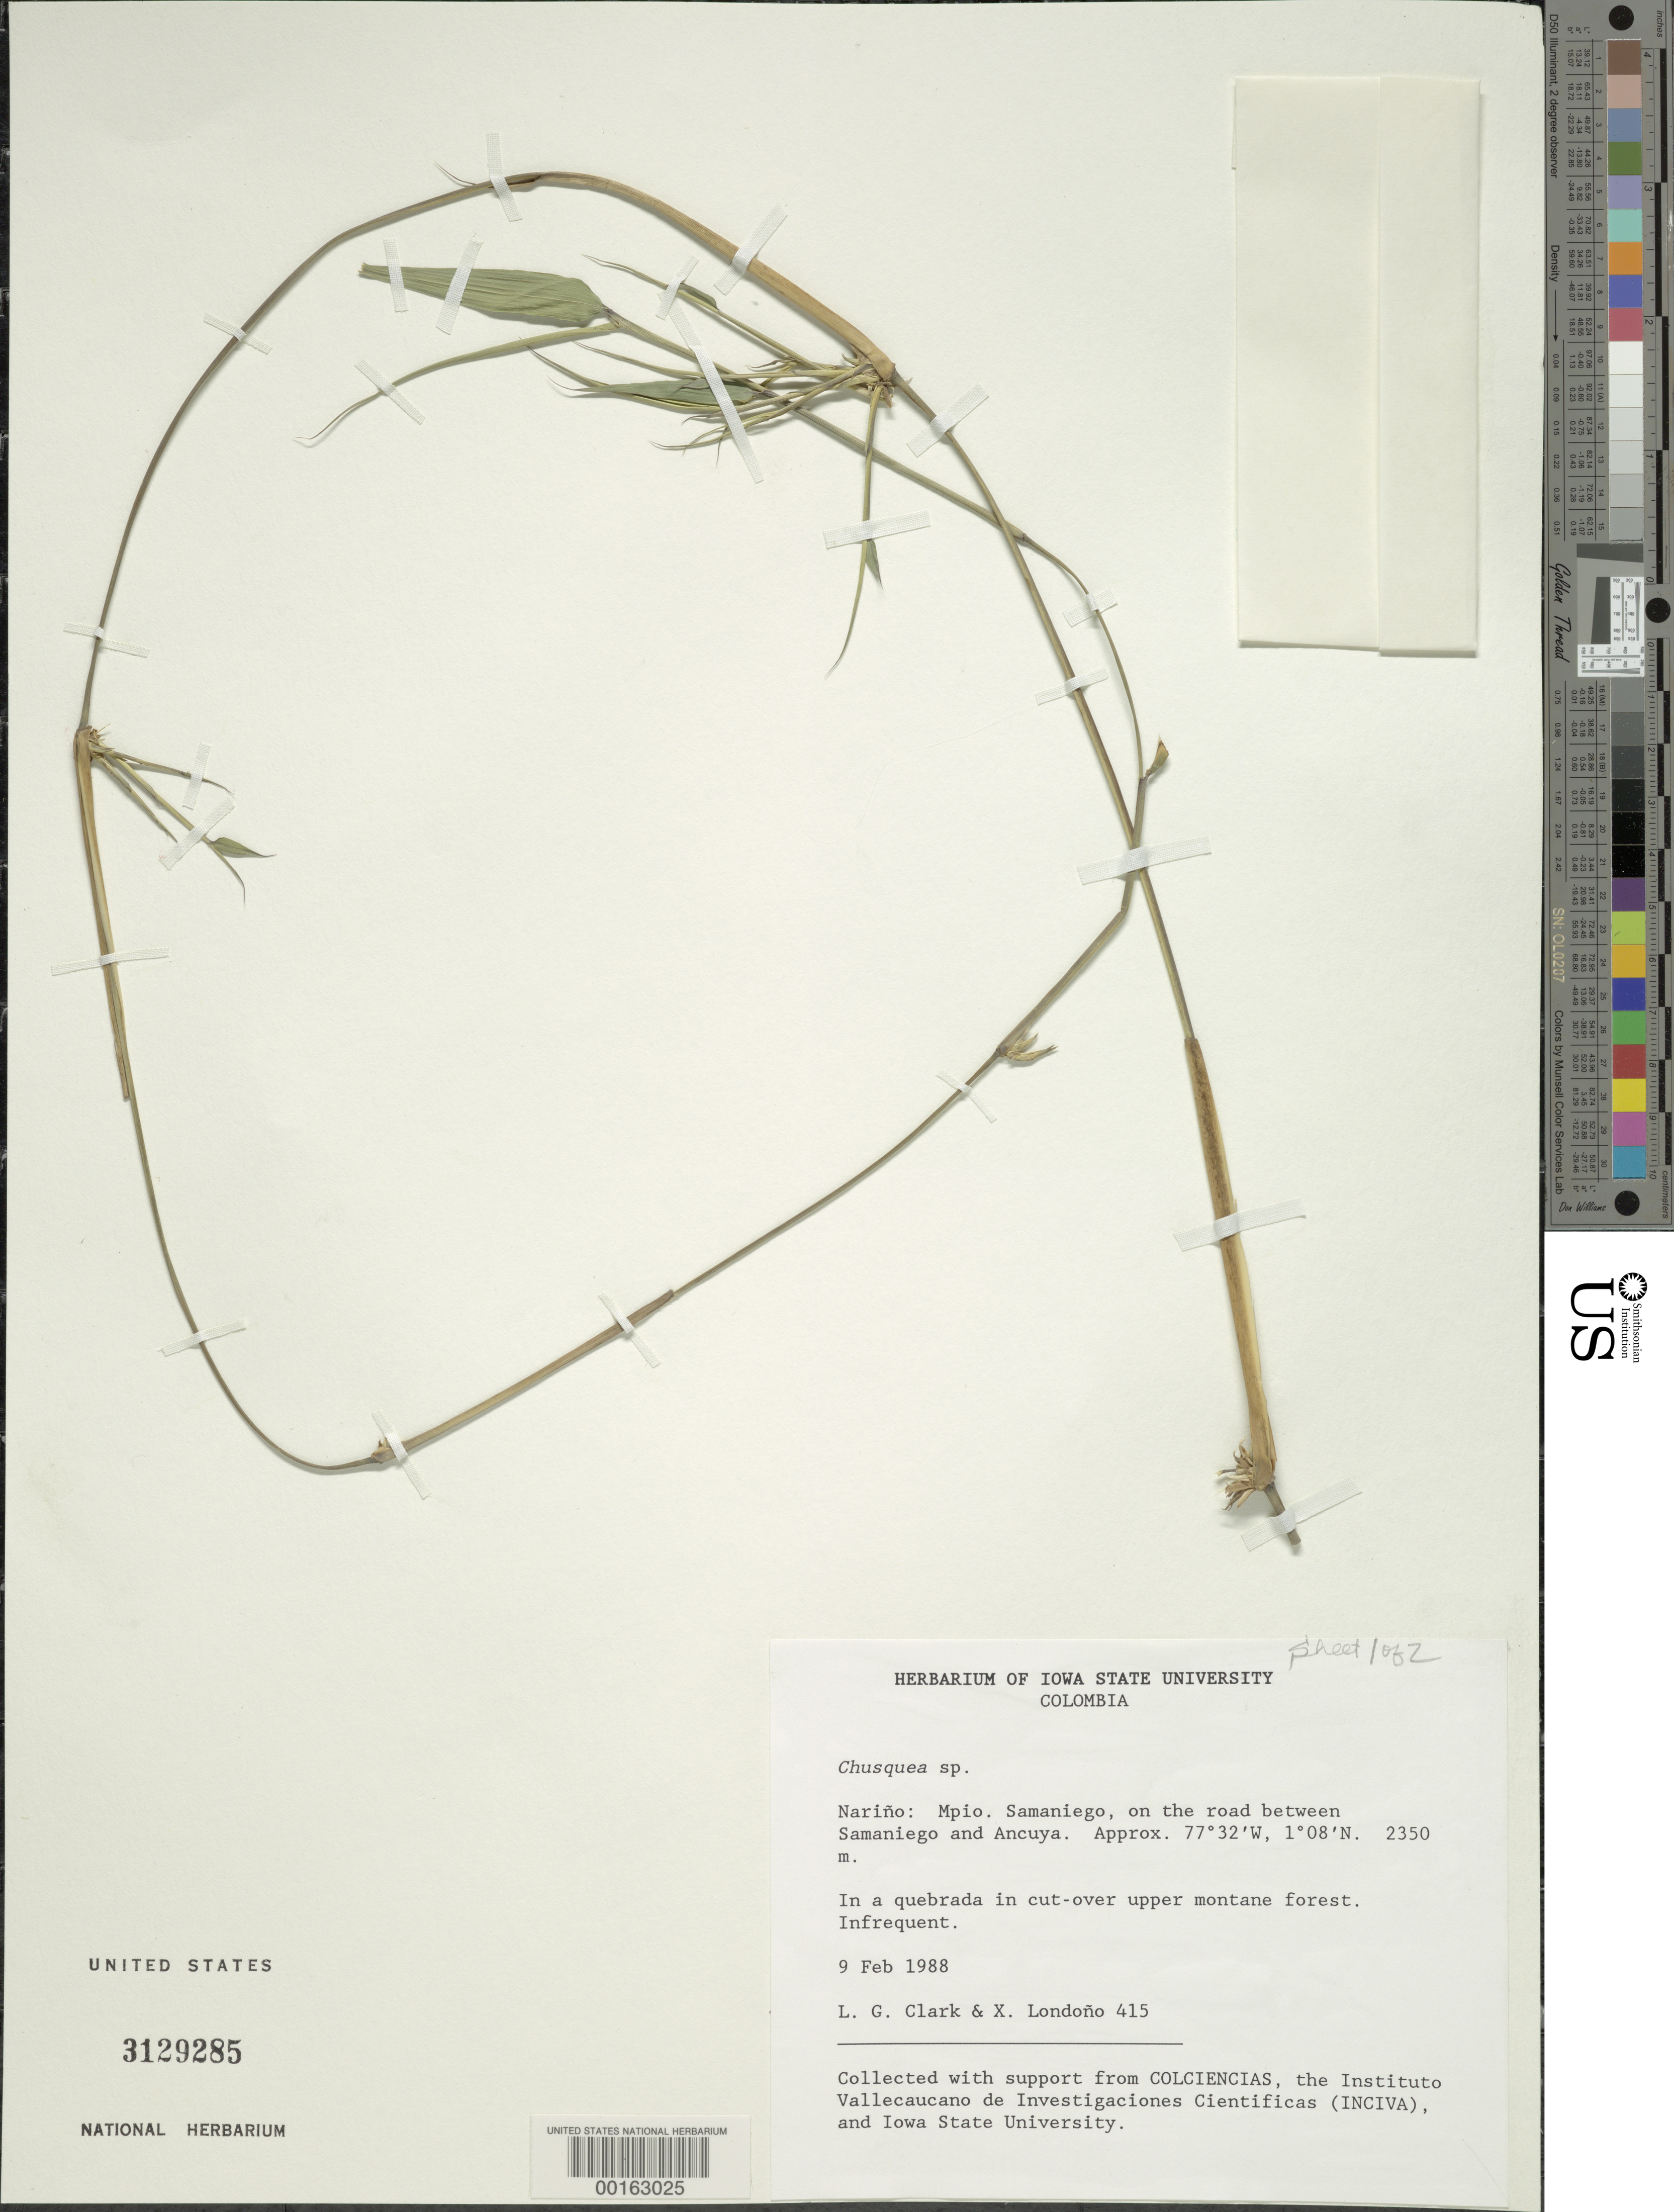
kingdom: Plantae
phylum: Tracheophyta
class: Liliopsida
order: Poales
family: Poaceae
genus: Chusquea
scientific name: Chusquea sp.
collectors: L. G. Clark & X. Londoño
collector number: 415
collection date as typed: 09 Feb 1988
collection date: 1988-02-09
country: Colombia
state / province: Nariño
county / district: Samaniego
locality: Mun. Samaniego, on the road between Samaniego and Ancuya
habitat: Cut-over upper montane forest, in a quebrada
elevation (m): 2350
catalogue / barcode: US 3129285